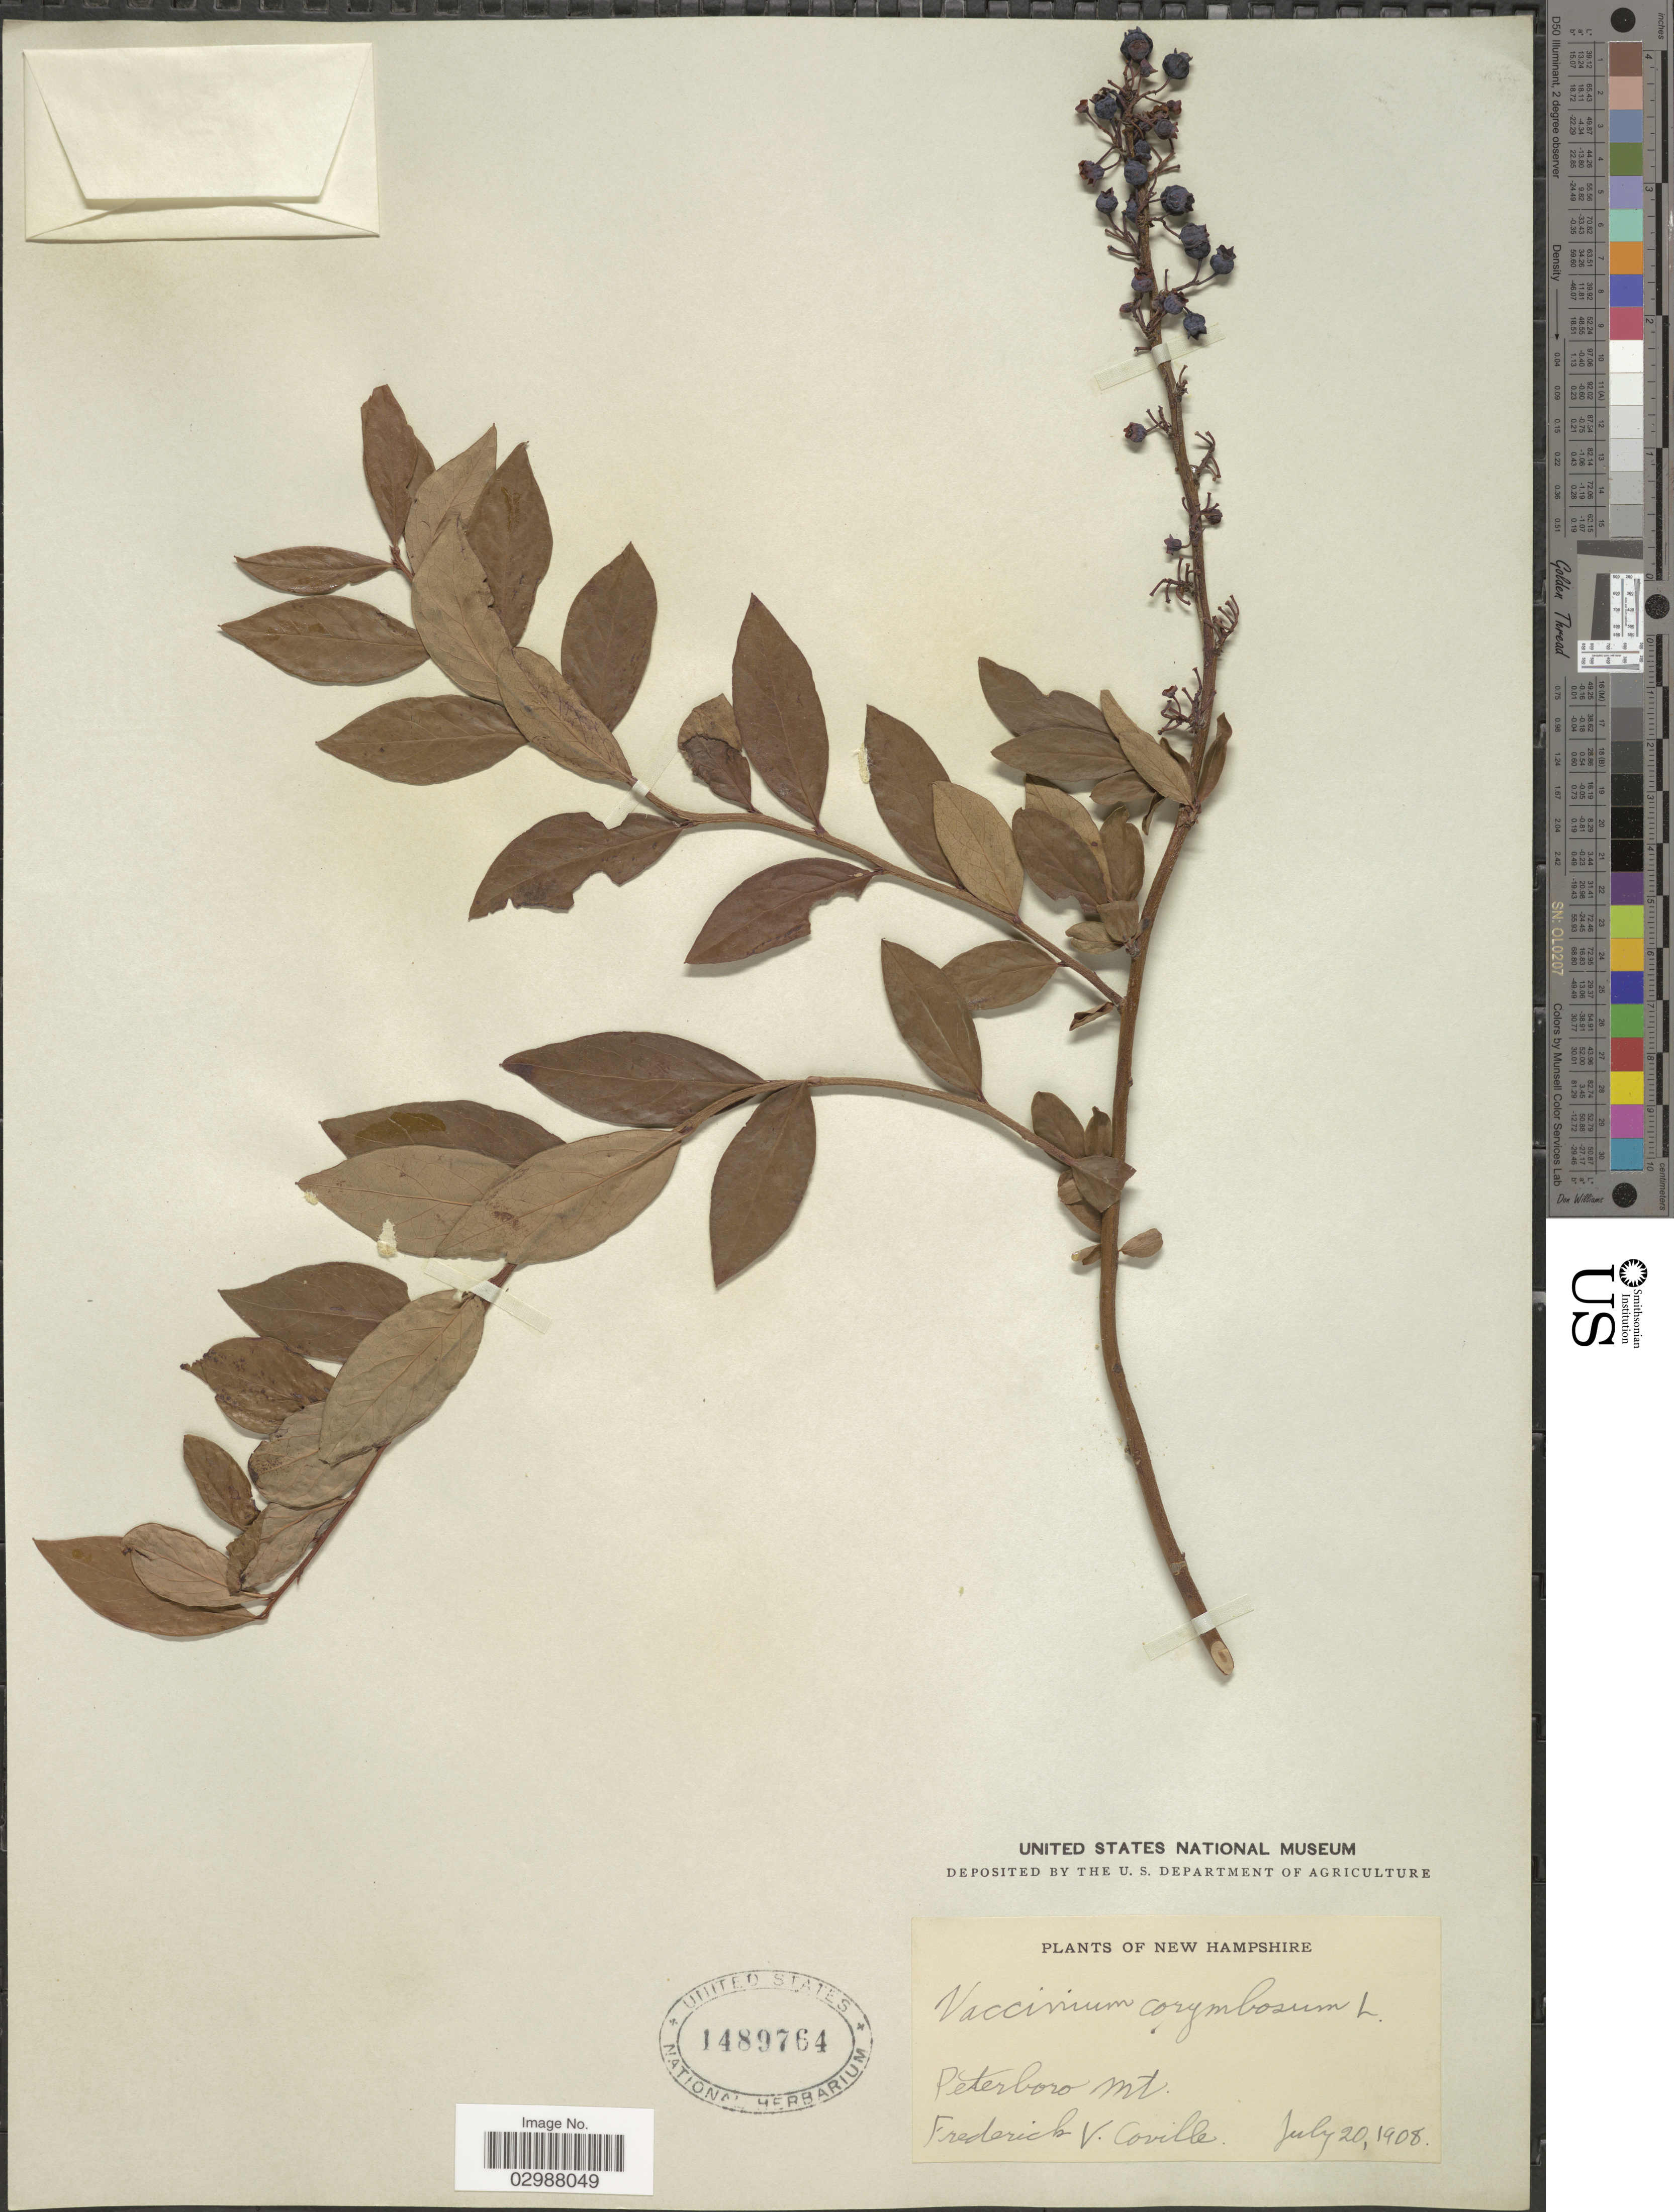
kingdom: Plantae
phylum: Tracheophyta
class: Magnoliopsida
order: Ericales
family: Ericaceae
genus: Vaccinium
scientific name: Vaccinium corymbosum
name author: L.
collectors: F. V. Coville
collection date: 1908-07-20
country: United States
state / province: New Hampshire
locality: Peterboro Mt.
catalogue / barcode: US 1489764